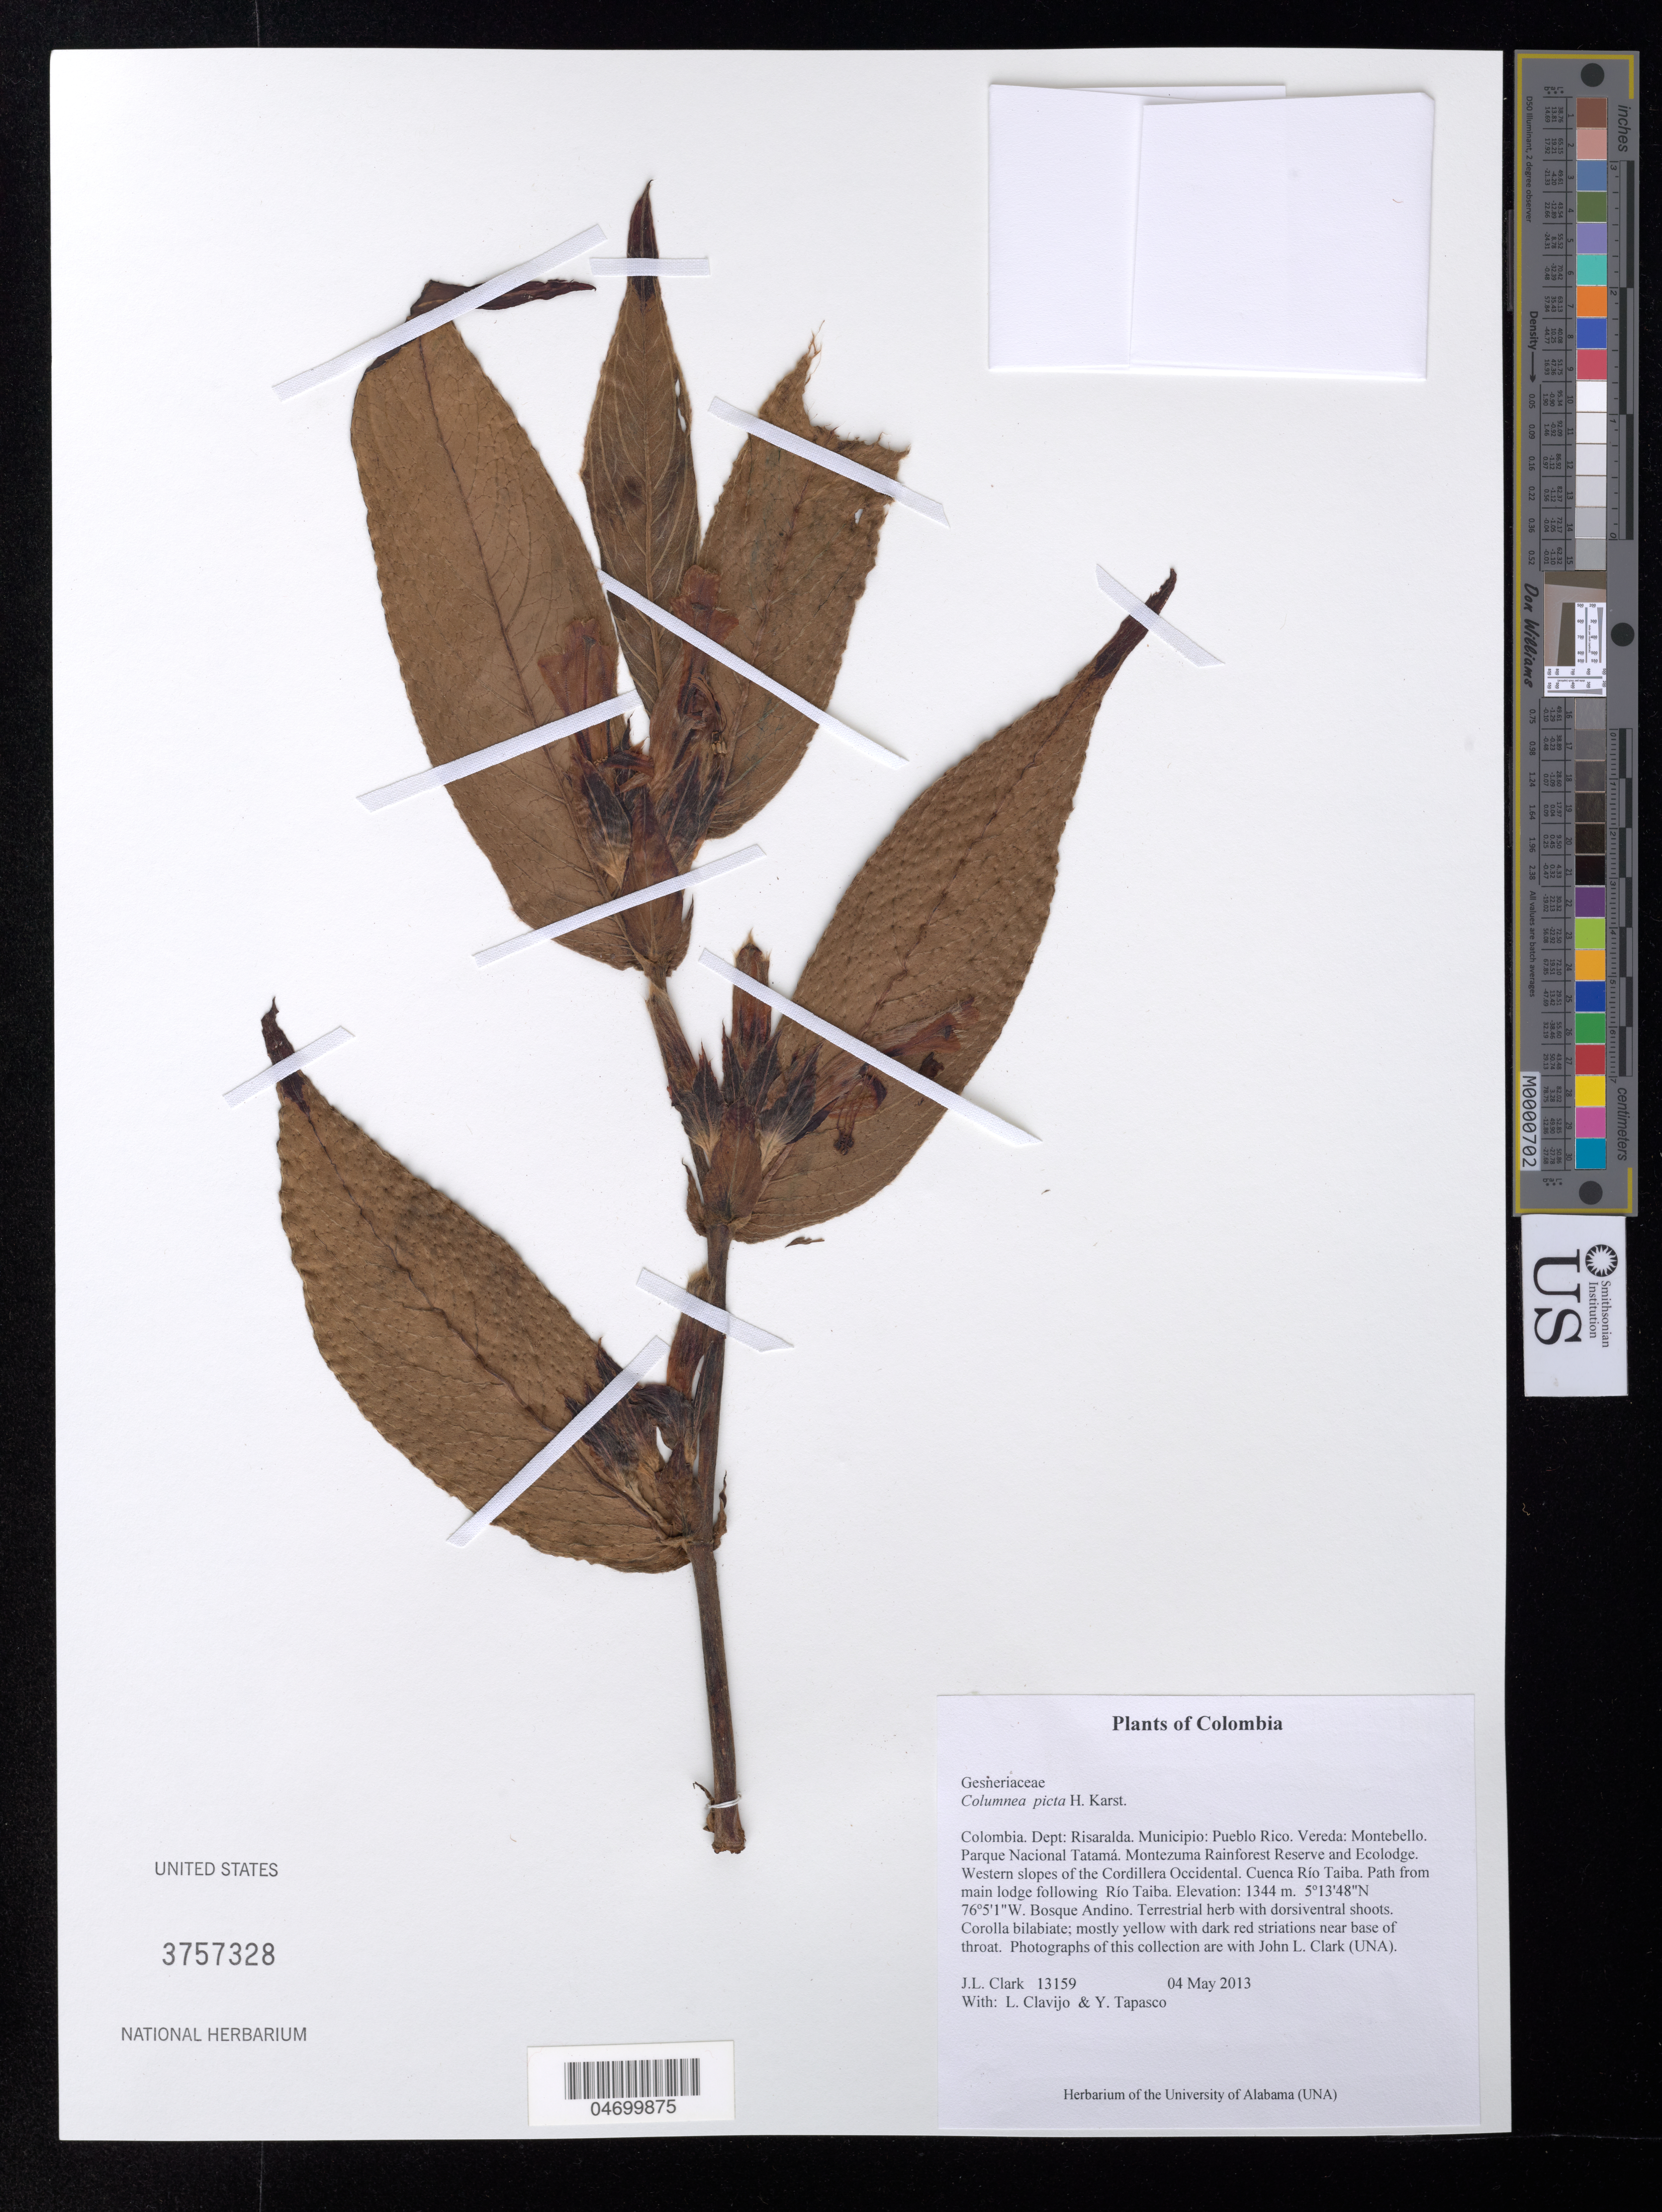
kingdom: Plantae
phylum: Tracheophyta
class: Magnoliopsida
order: Lamiales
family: Gesneriaceae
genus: Columnea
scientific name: Columnea karsteniana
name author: Singh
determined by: Skog, Laurence E.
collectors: J. L. Clark, L. Clavijo & K. Holsten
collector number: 13159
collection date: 2013-05-04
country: Colombia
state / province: Risaralda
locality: Dept: Risaralda. Municipio: Pueblo Rico. Vereda: Montebello. Parque Nacional Tatamá. Montezuma Rainforest Reserve and Ecolodge. Western slopes of the Cordillera Occidental. Cuenca Río Taiba. Path from main lodge following Río Taiba.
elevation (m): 1344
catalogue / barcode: US 3757328